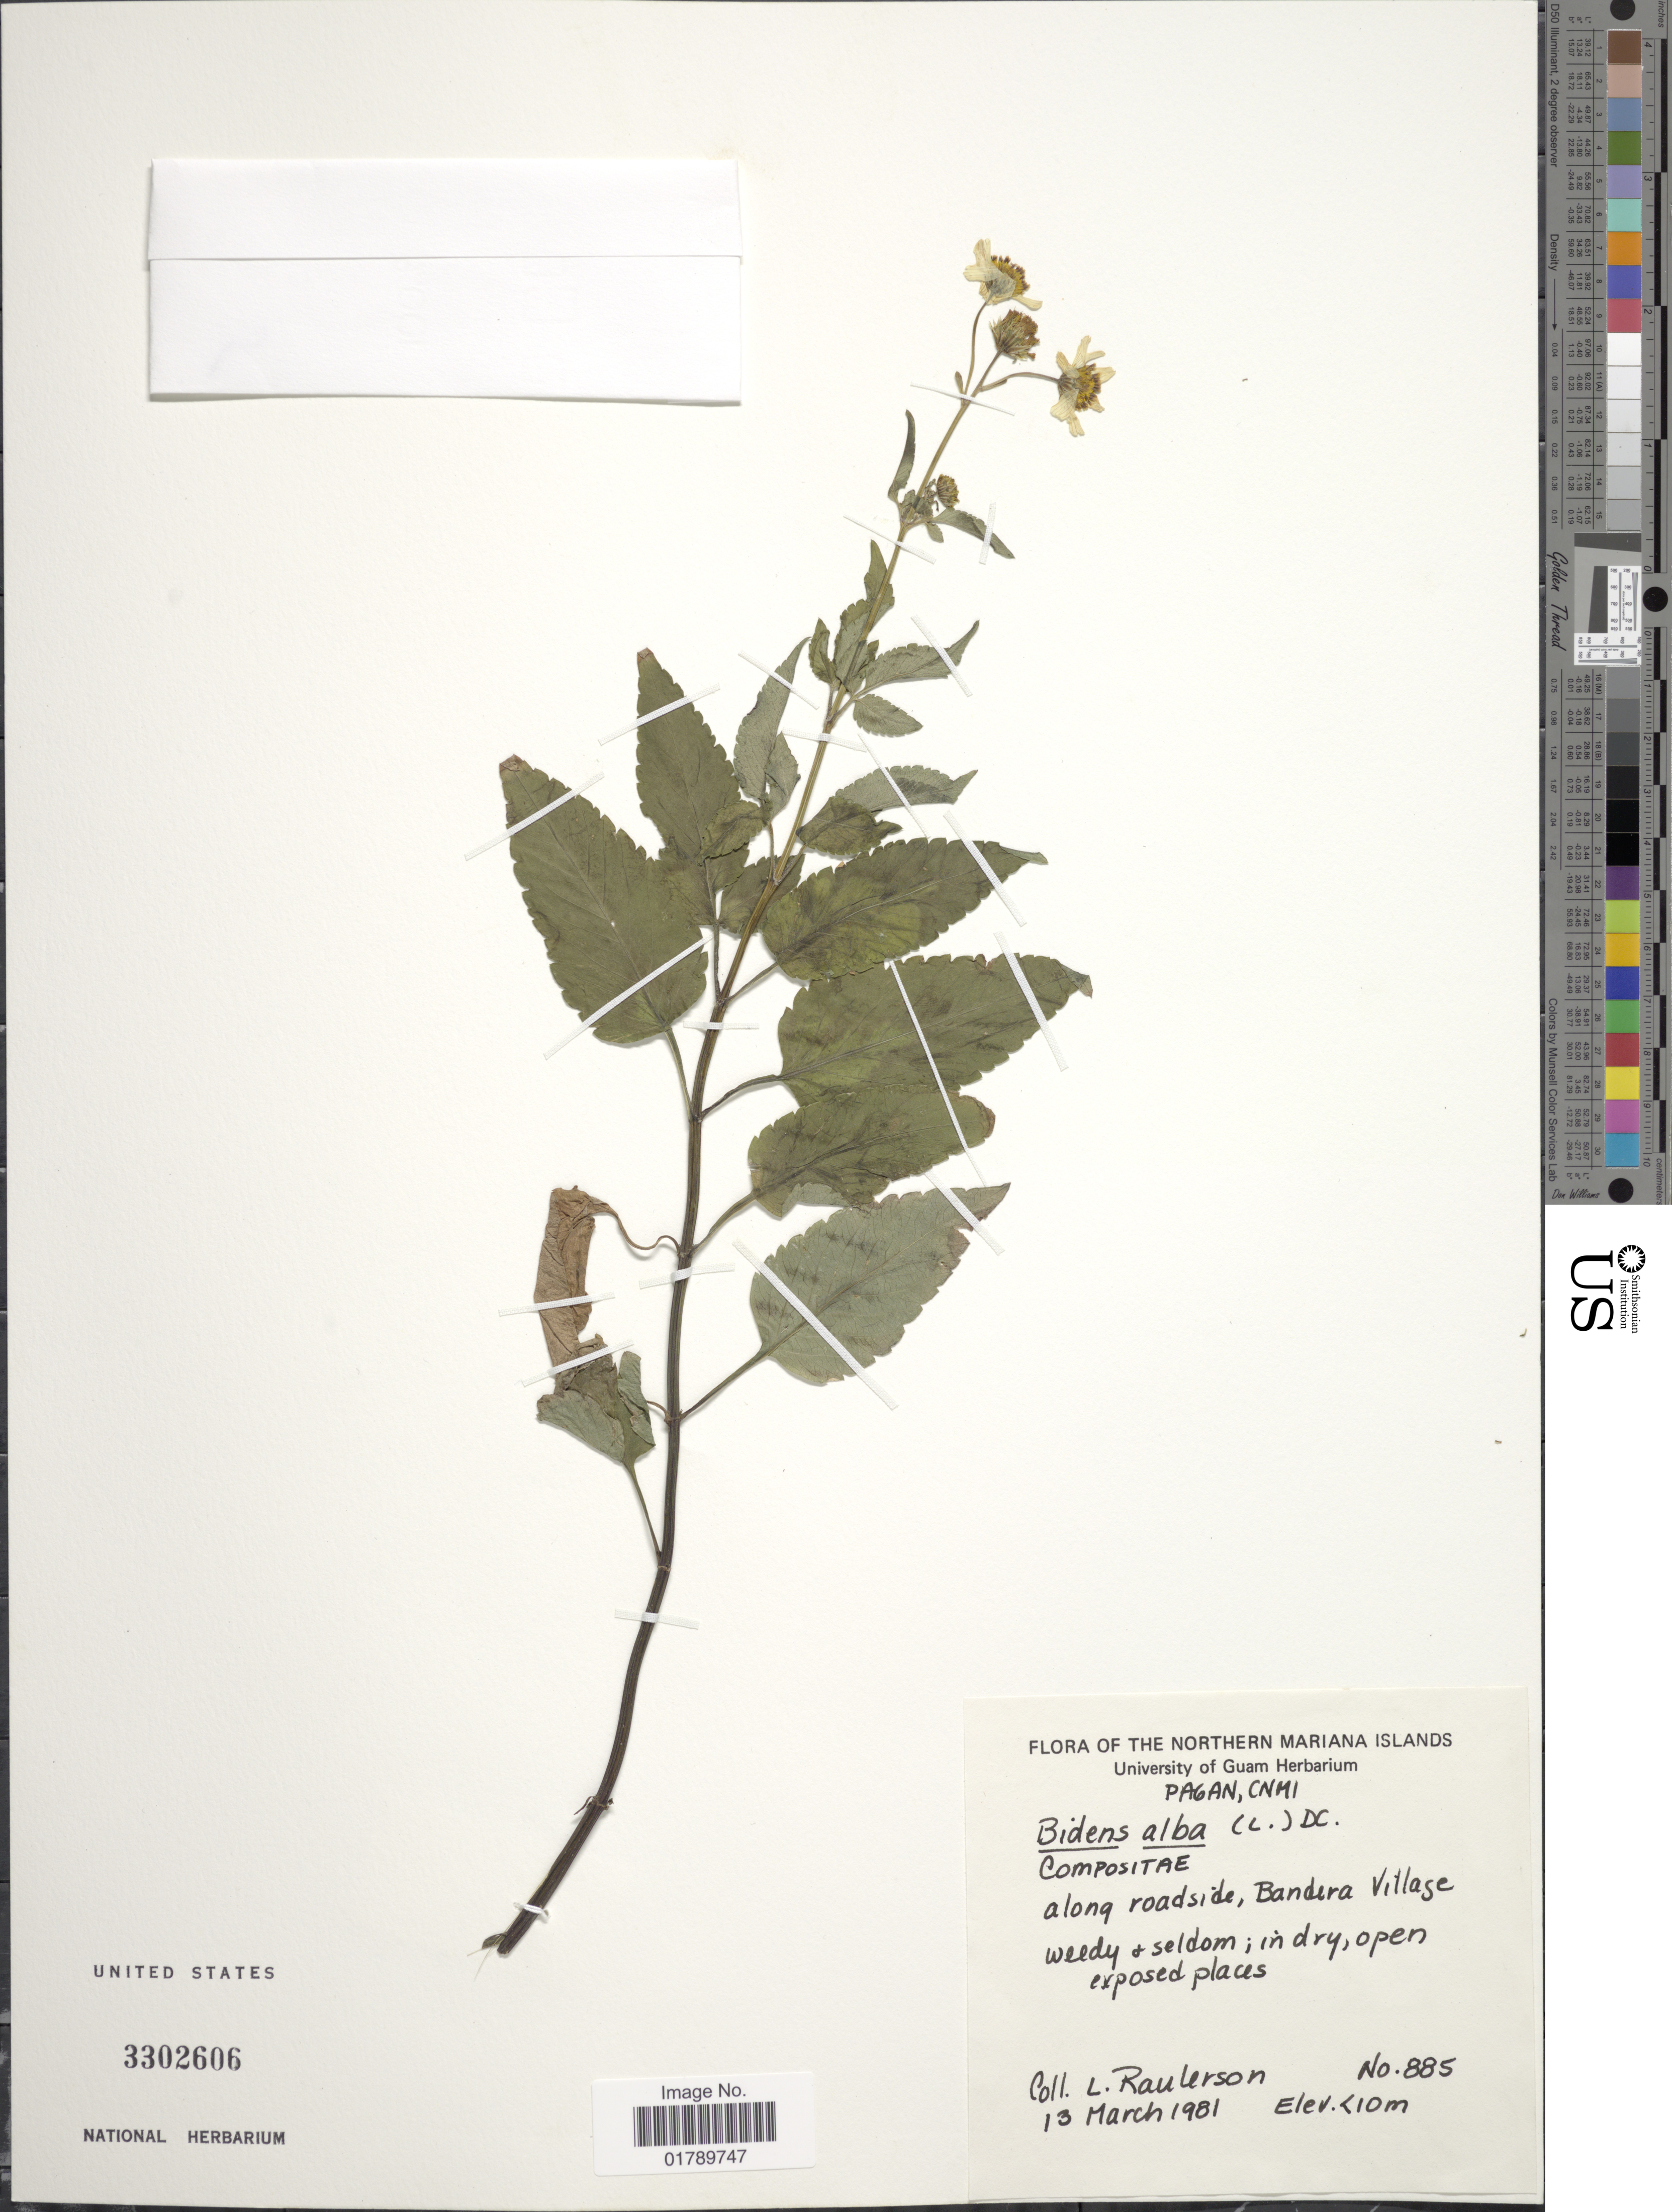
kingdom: Plantae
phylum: Tracheophyta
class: Magnoliopsida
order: Asterales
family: Asteraceae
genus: Bidens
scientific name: Bidens alba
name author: (L.) DC.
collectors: L. Raulerson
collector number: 885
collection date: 1981-03-13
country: Northern Mariana Islands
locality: Pagan, CNMI. along roadside, Bandera Village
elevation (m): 10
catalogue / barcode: US 3302606